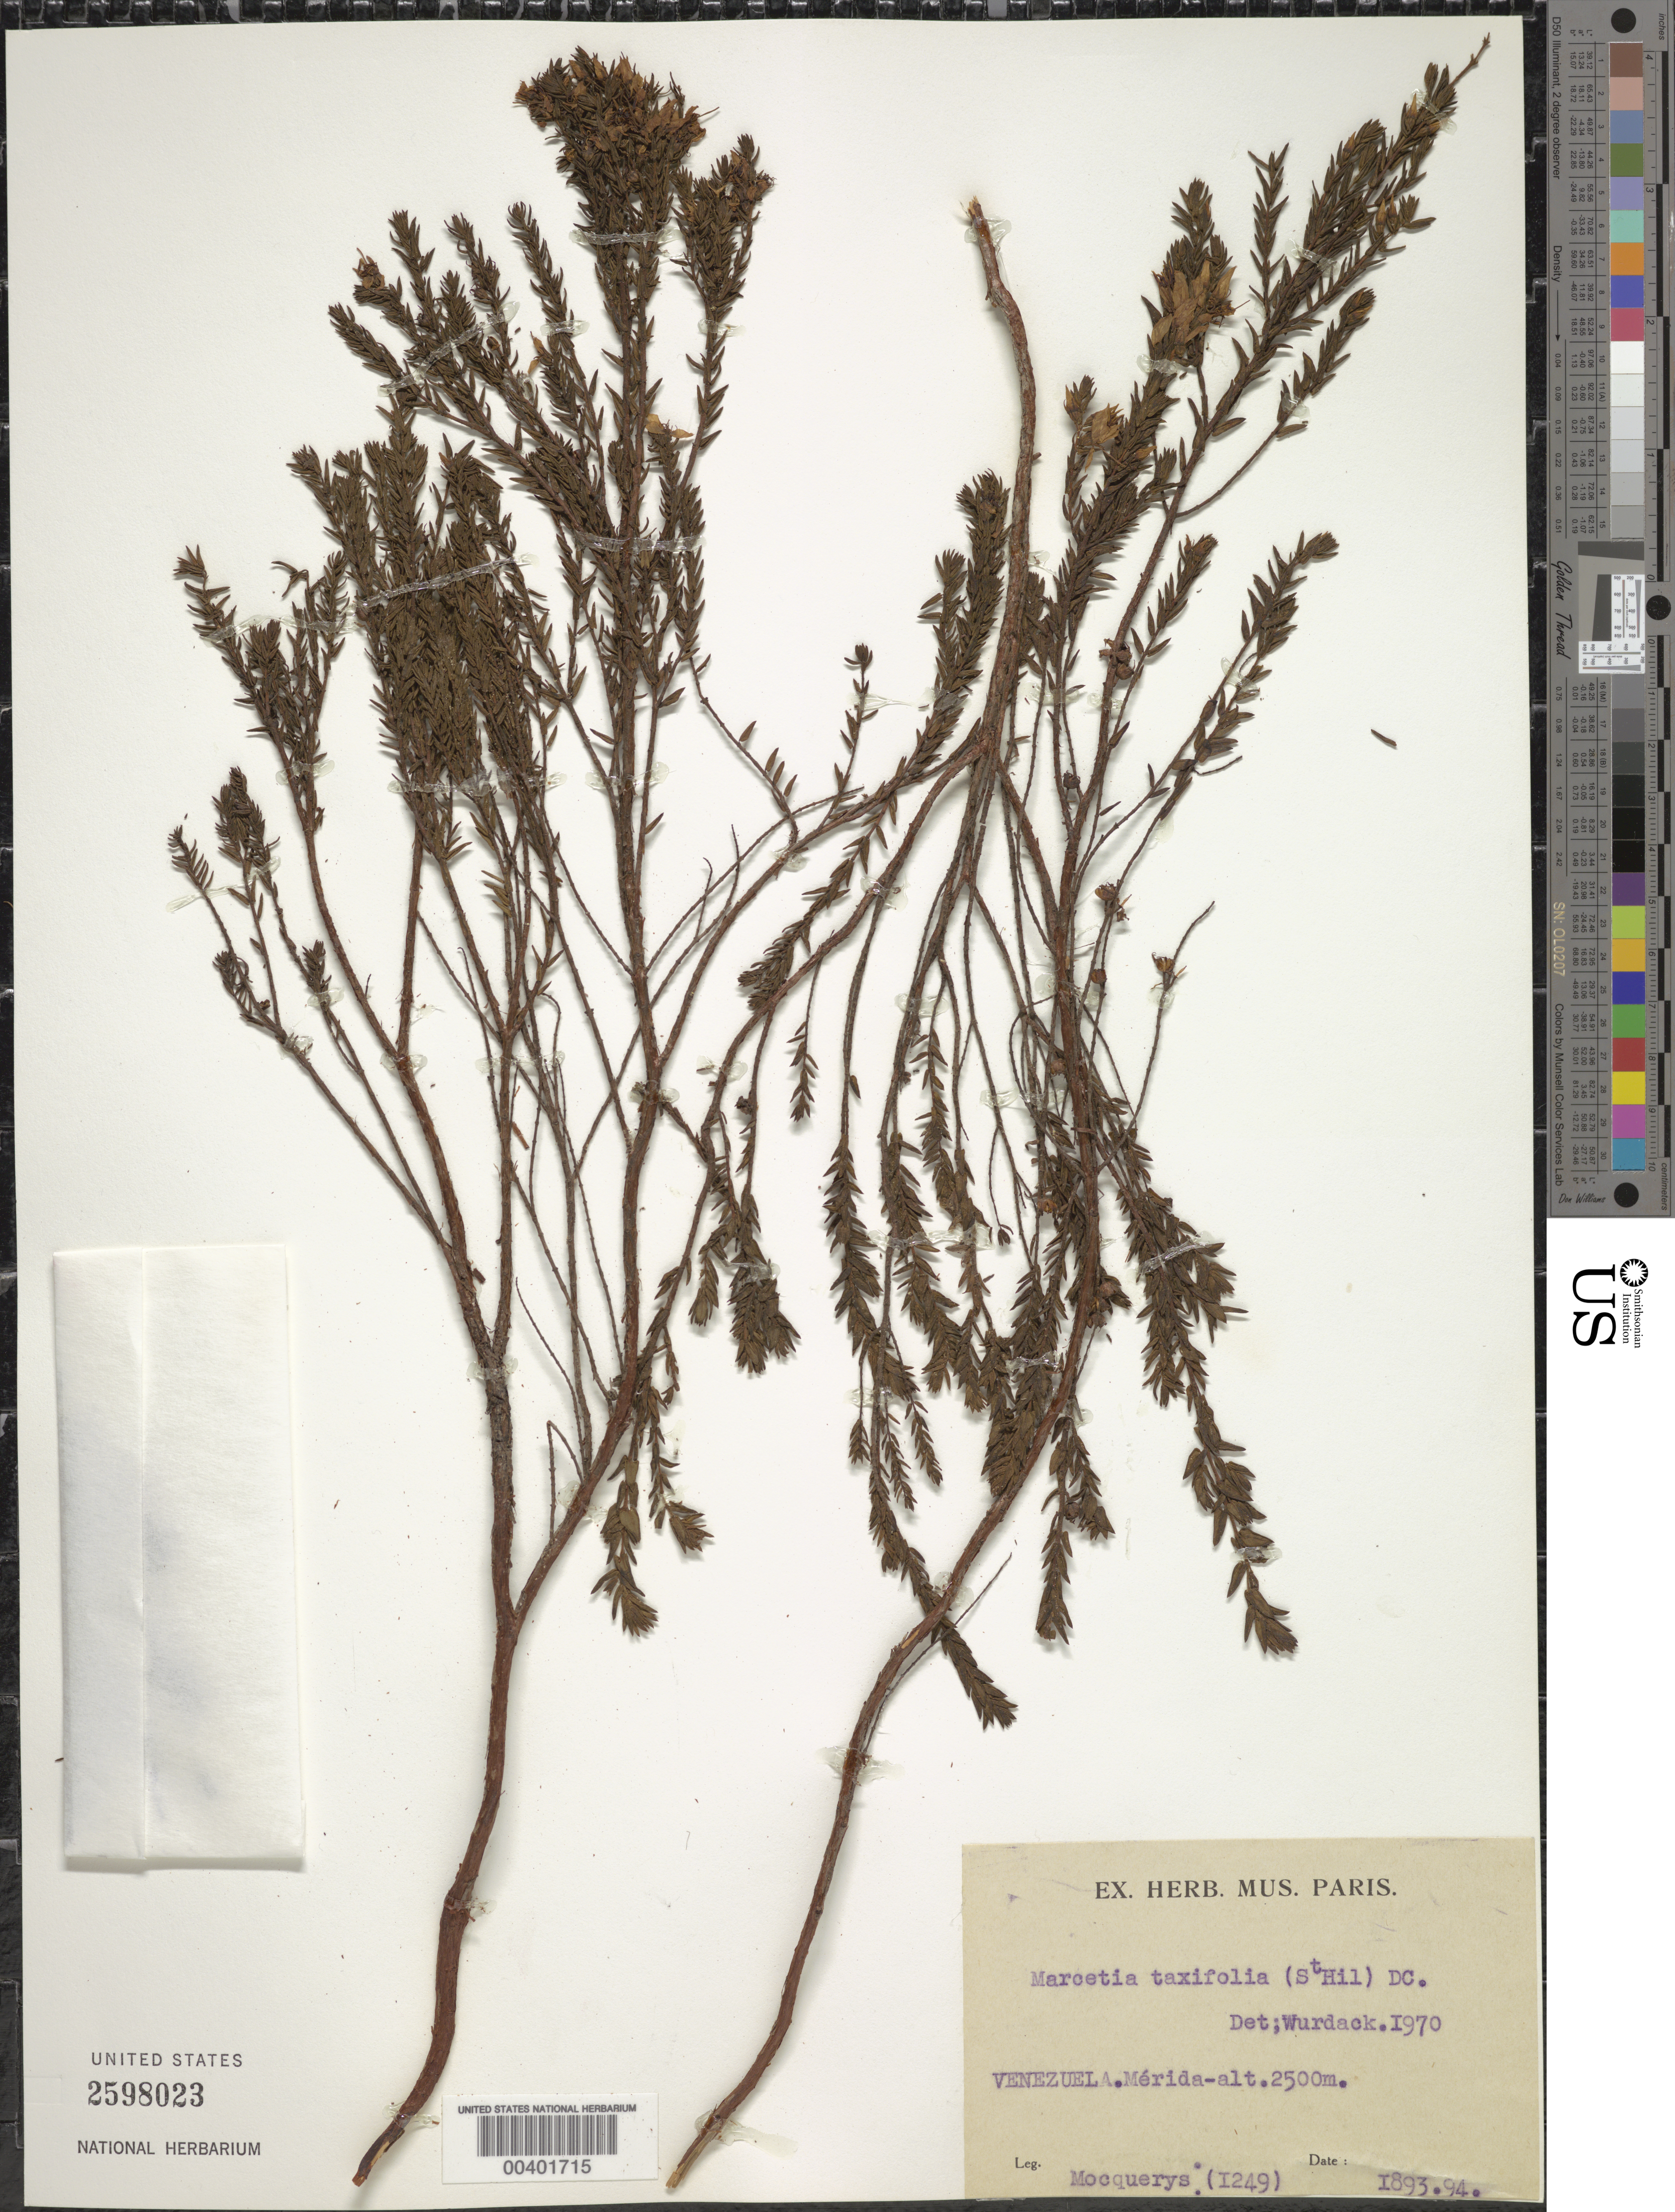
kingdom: Plantae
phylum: Tracheophyta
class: Magnoliopsida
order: Myrtales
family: Melastomataceae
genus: Marcetia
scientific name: Marcetia taxifolia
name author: (A. St.-Hil.) DC.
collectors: A. Mocquerys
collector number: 1249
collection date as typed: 1893 to -- --- 1894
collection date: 1893/1894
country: Venezuela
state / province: Mérida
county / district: Libertador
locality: Mérida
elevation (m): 2500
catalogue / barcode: US 2598023